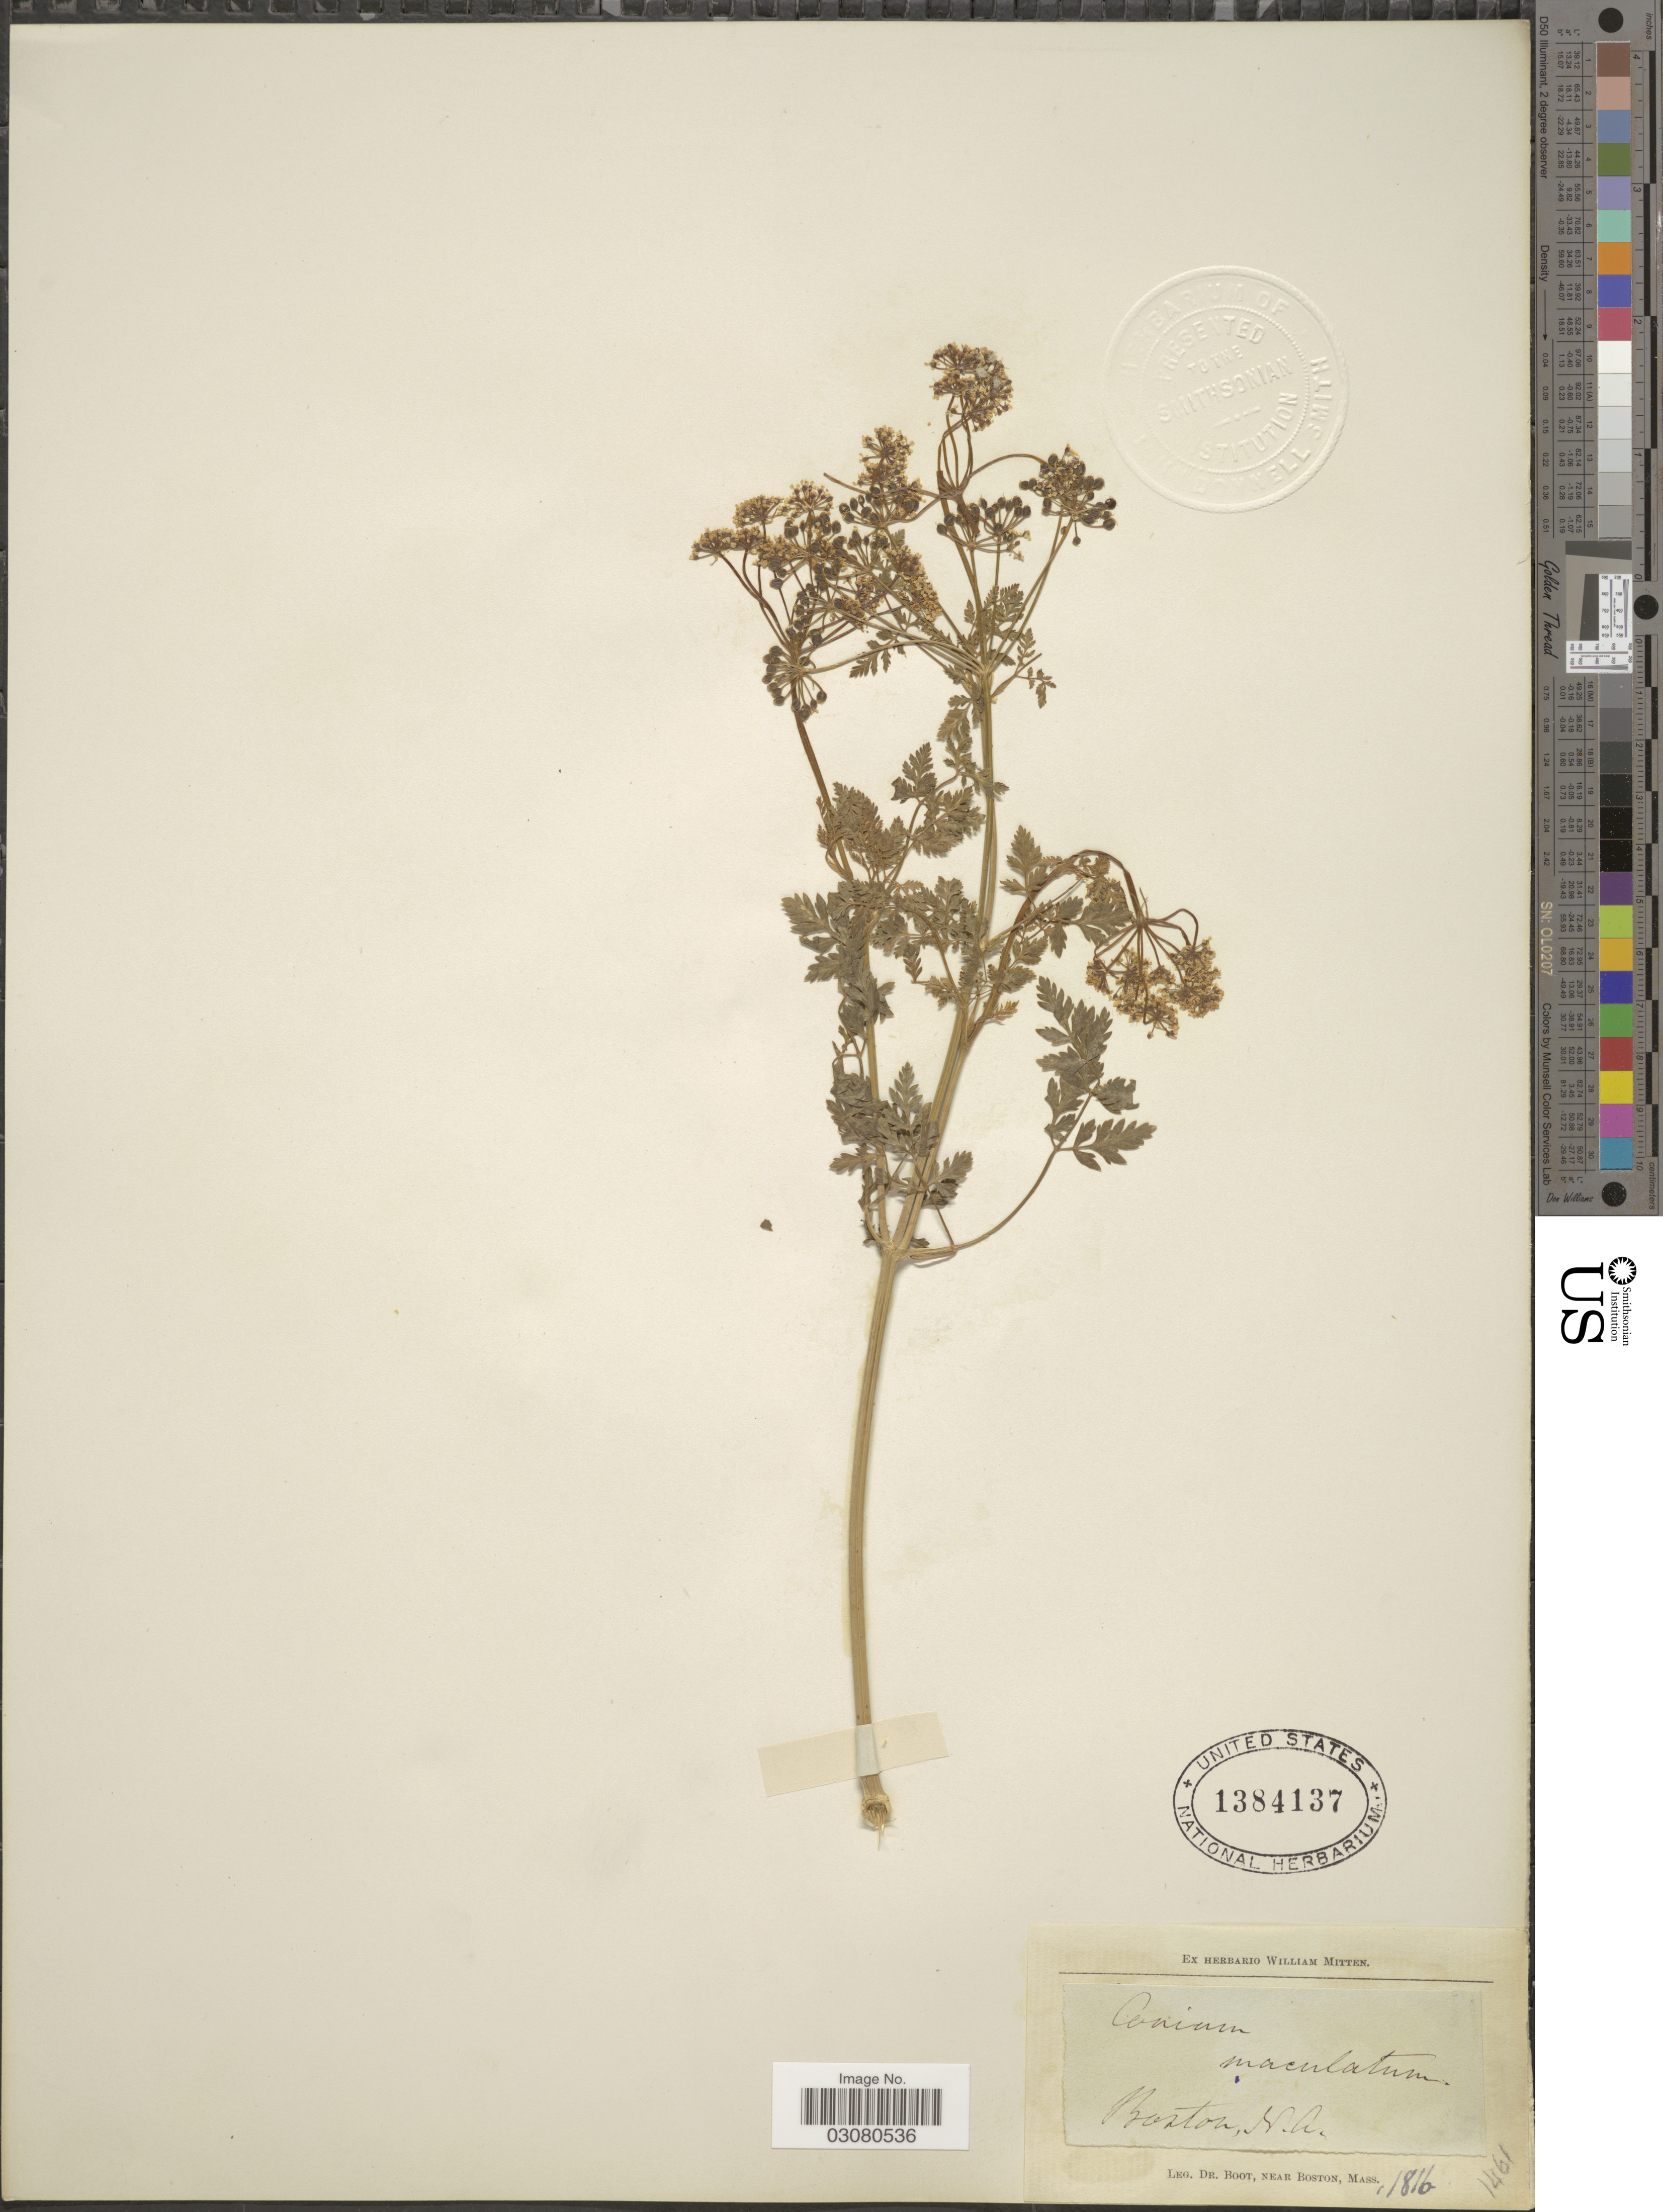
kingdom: Plantae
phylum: Tracheophyta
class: Magnoliopsida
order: Apiales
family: Apiaceae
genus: Conium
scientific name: Conium maculatum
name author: L.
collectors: Boot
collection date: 1816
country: United States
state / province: Massachusetts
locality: Near Boston, M. A.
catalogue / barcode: US 1384137